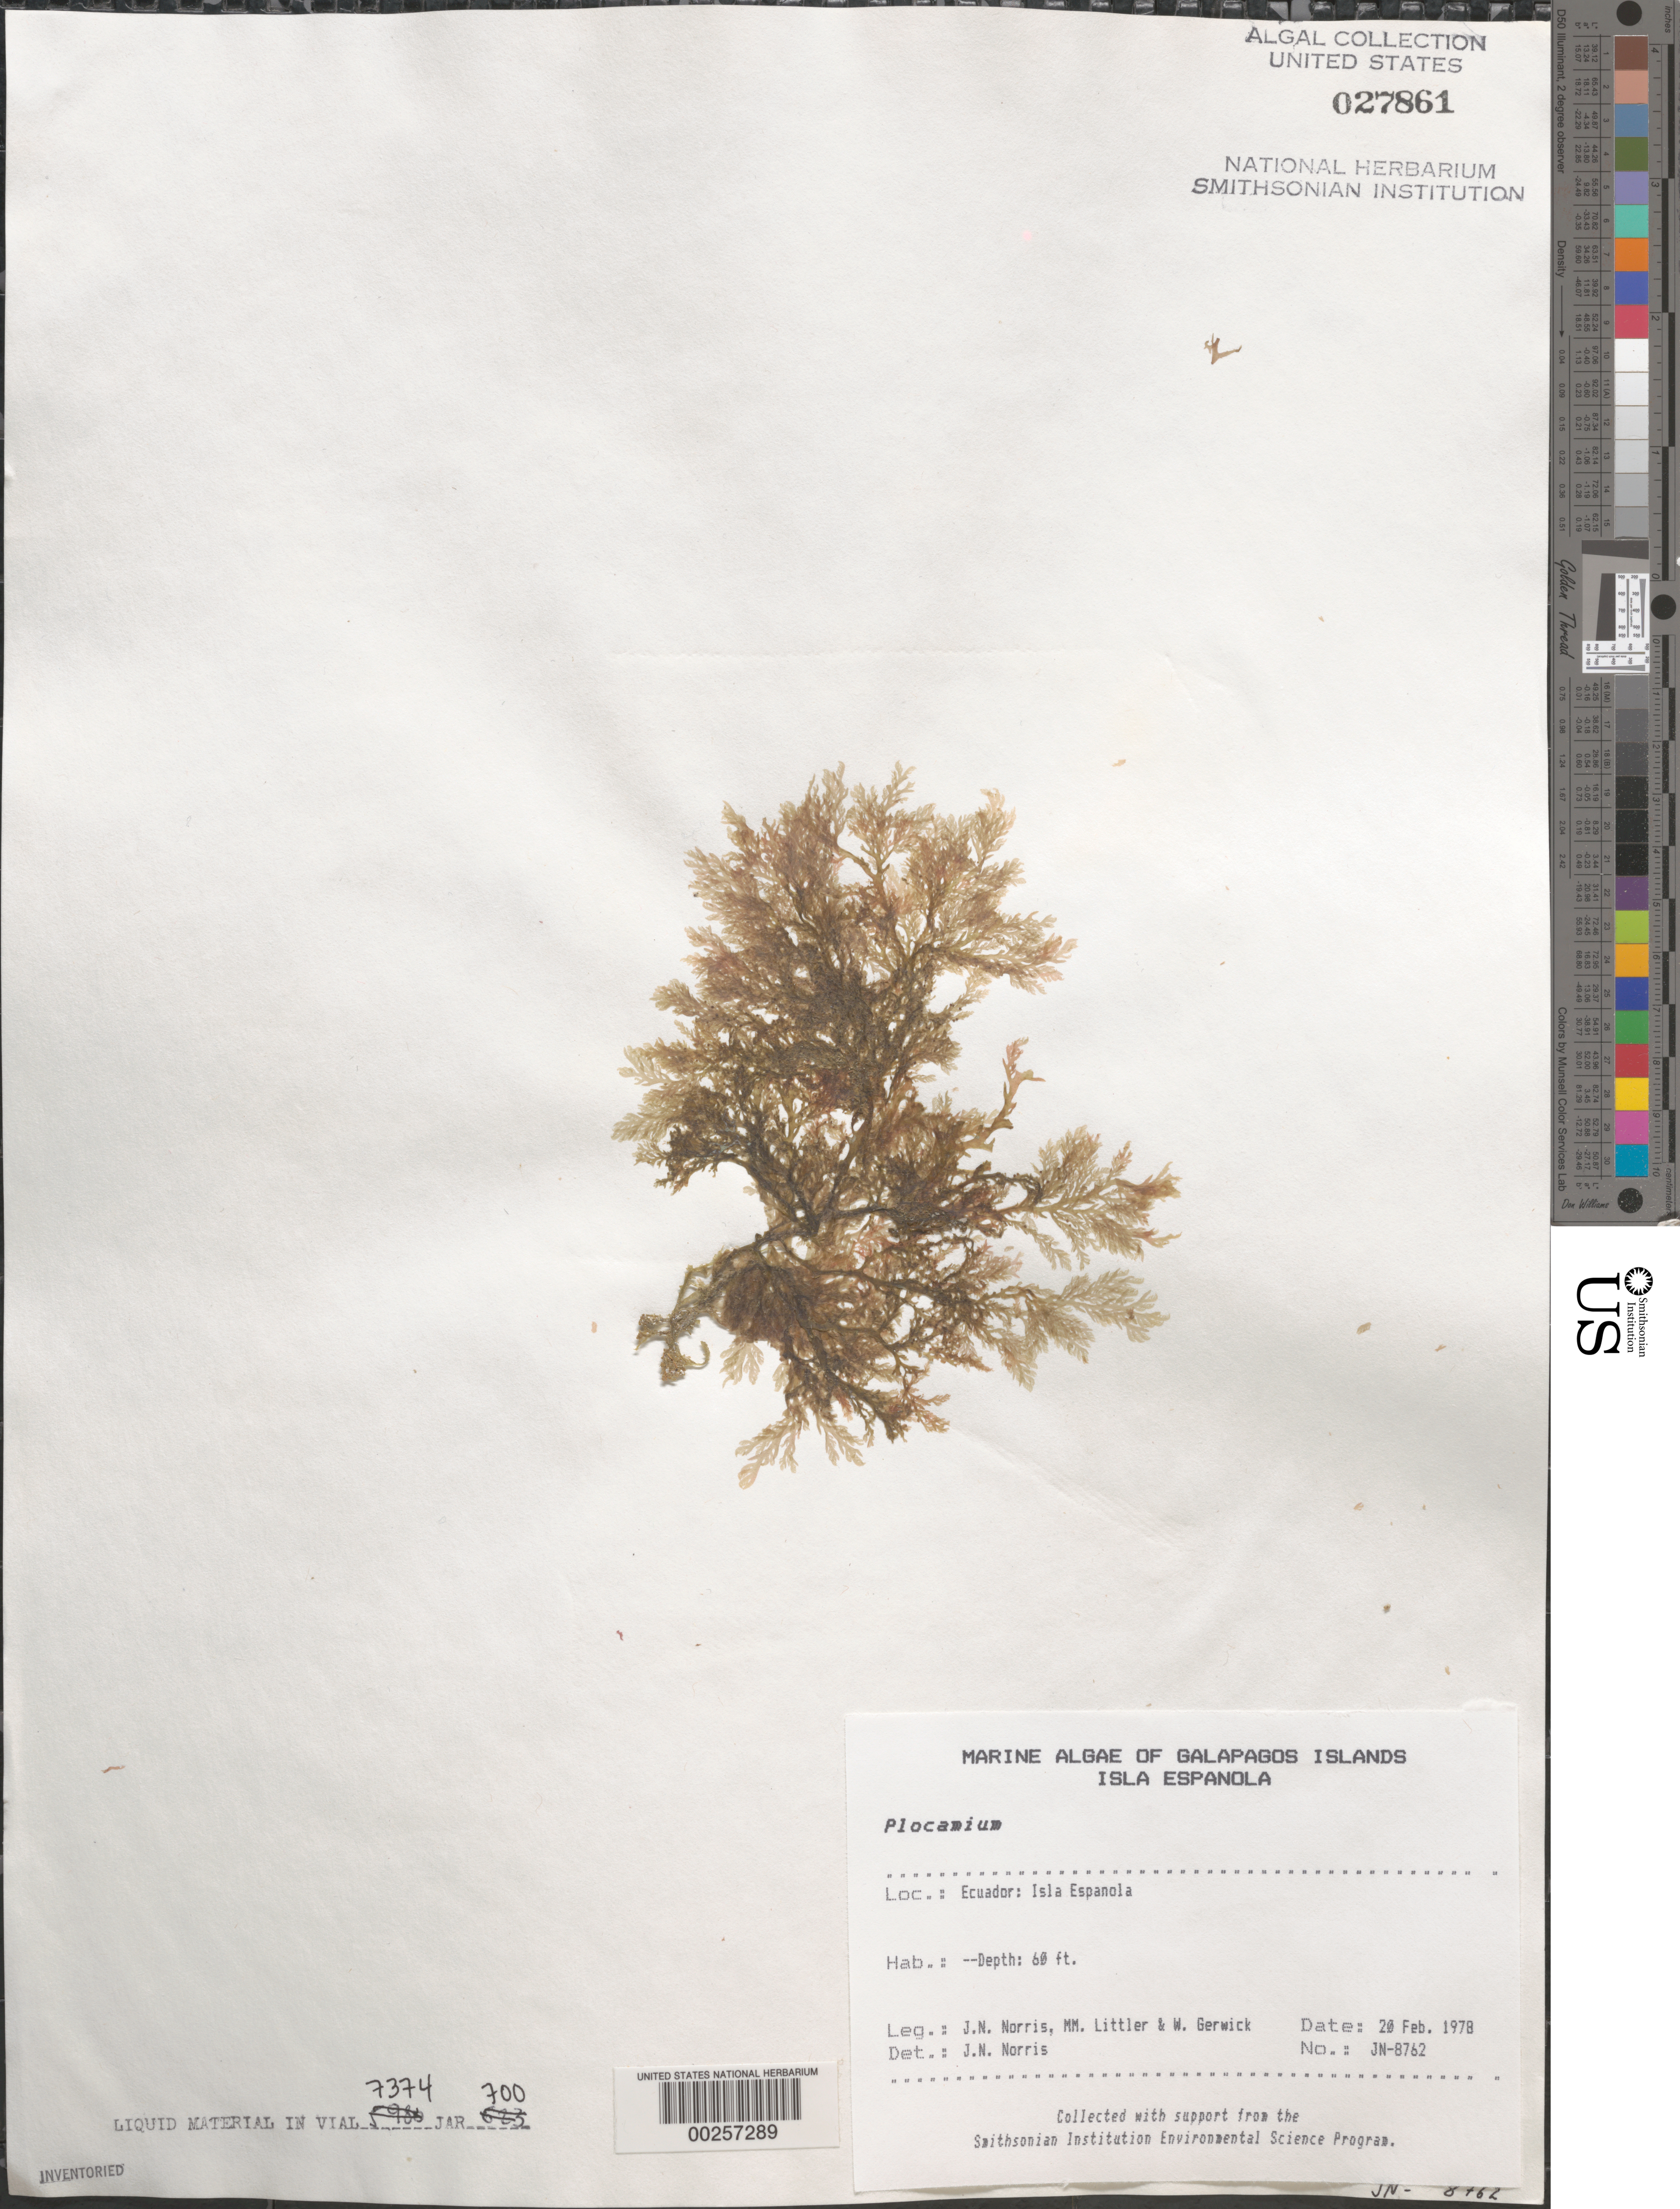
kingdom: Plantae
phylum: Rhodophyta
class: Florideophyceae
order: Plocamiales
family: Plocamiaceae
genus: Plocamium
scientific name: Plocamium sp.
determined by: Norris, James N.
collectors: J. N. Norris, M. M. Littler & W. Gerwick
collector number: JN-8762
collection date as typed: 20 Feb 1978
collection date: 1978-02-20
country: Ecuador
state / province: Colón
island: Española [Hood]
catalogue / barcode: US 27861